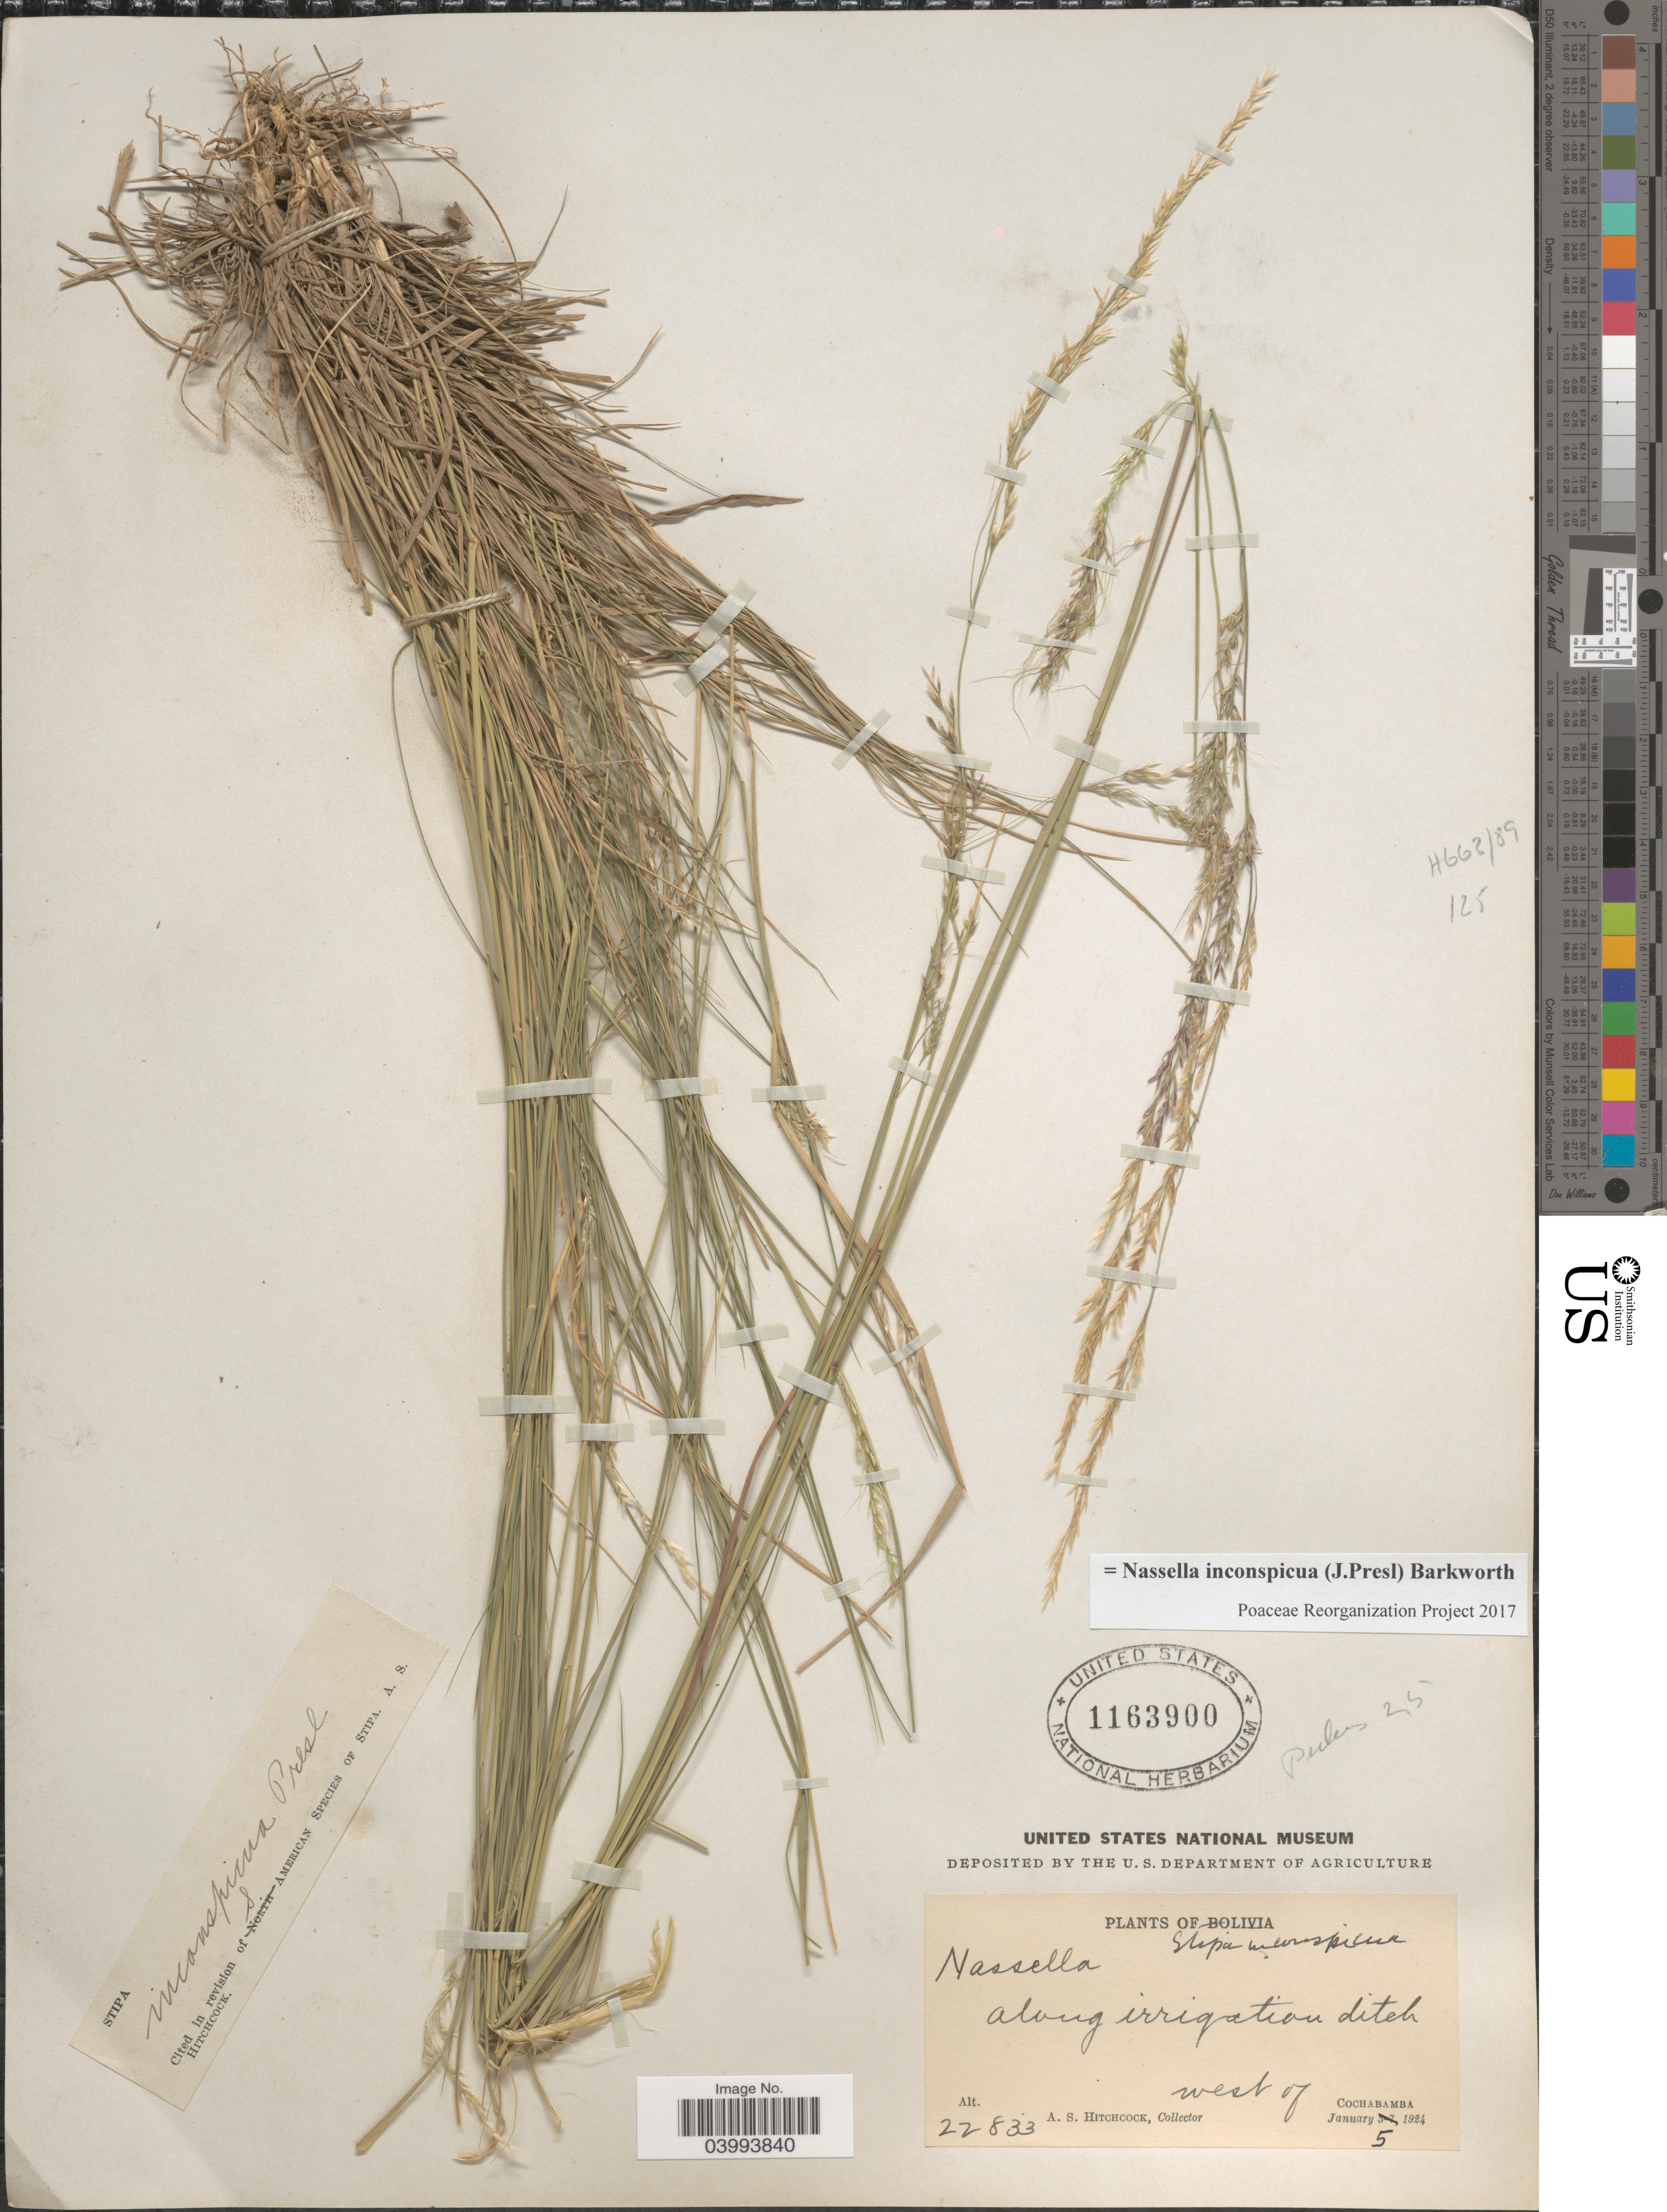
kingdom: Plantae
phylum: Tracheophyta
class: Liliopsida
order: Poales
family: Poaceae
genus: Nassella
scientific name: Nassella inconspicua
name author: (J. Presl) Barkworth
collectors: A. S. Hitchcock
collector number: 22833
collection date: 1924-01-05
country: Bolivia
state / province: Cochabamba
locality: West of Cochabamba.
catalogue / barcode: US 1163900